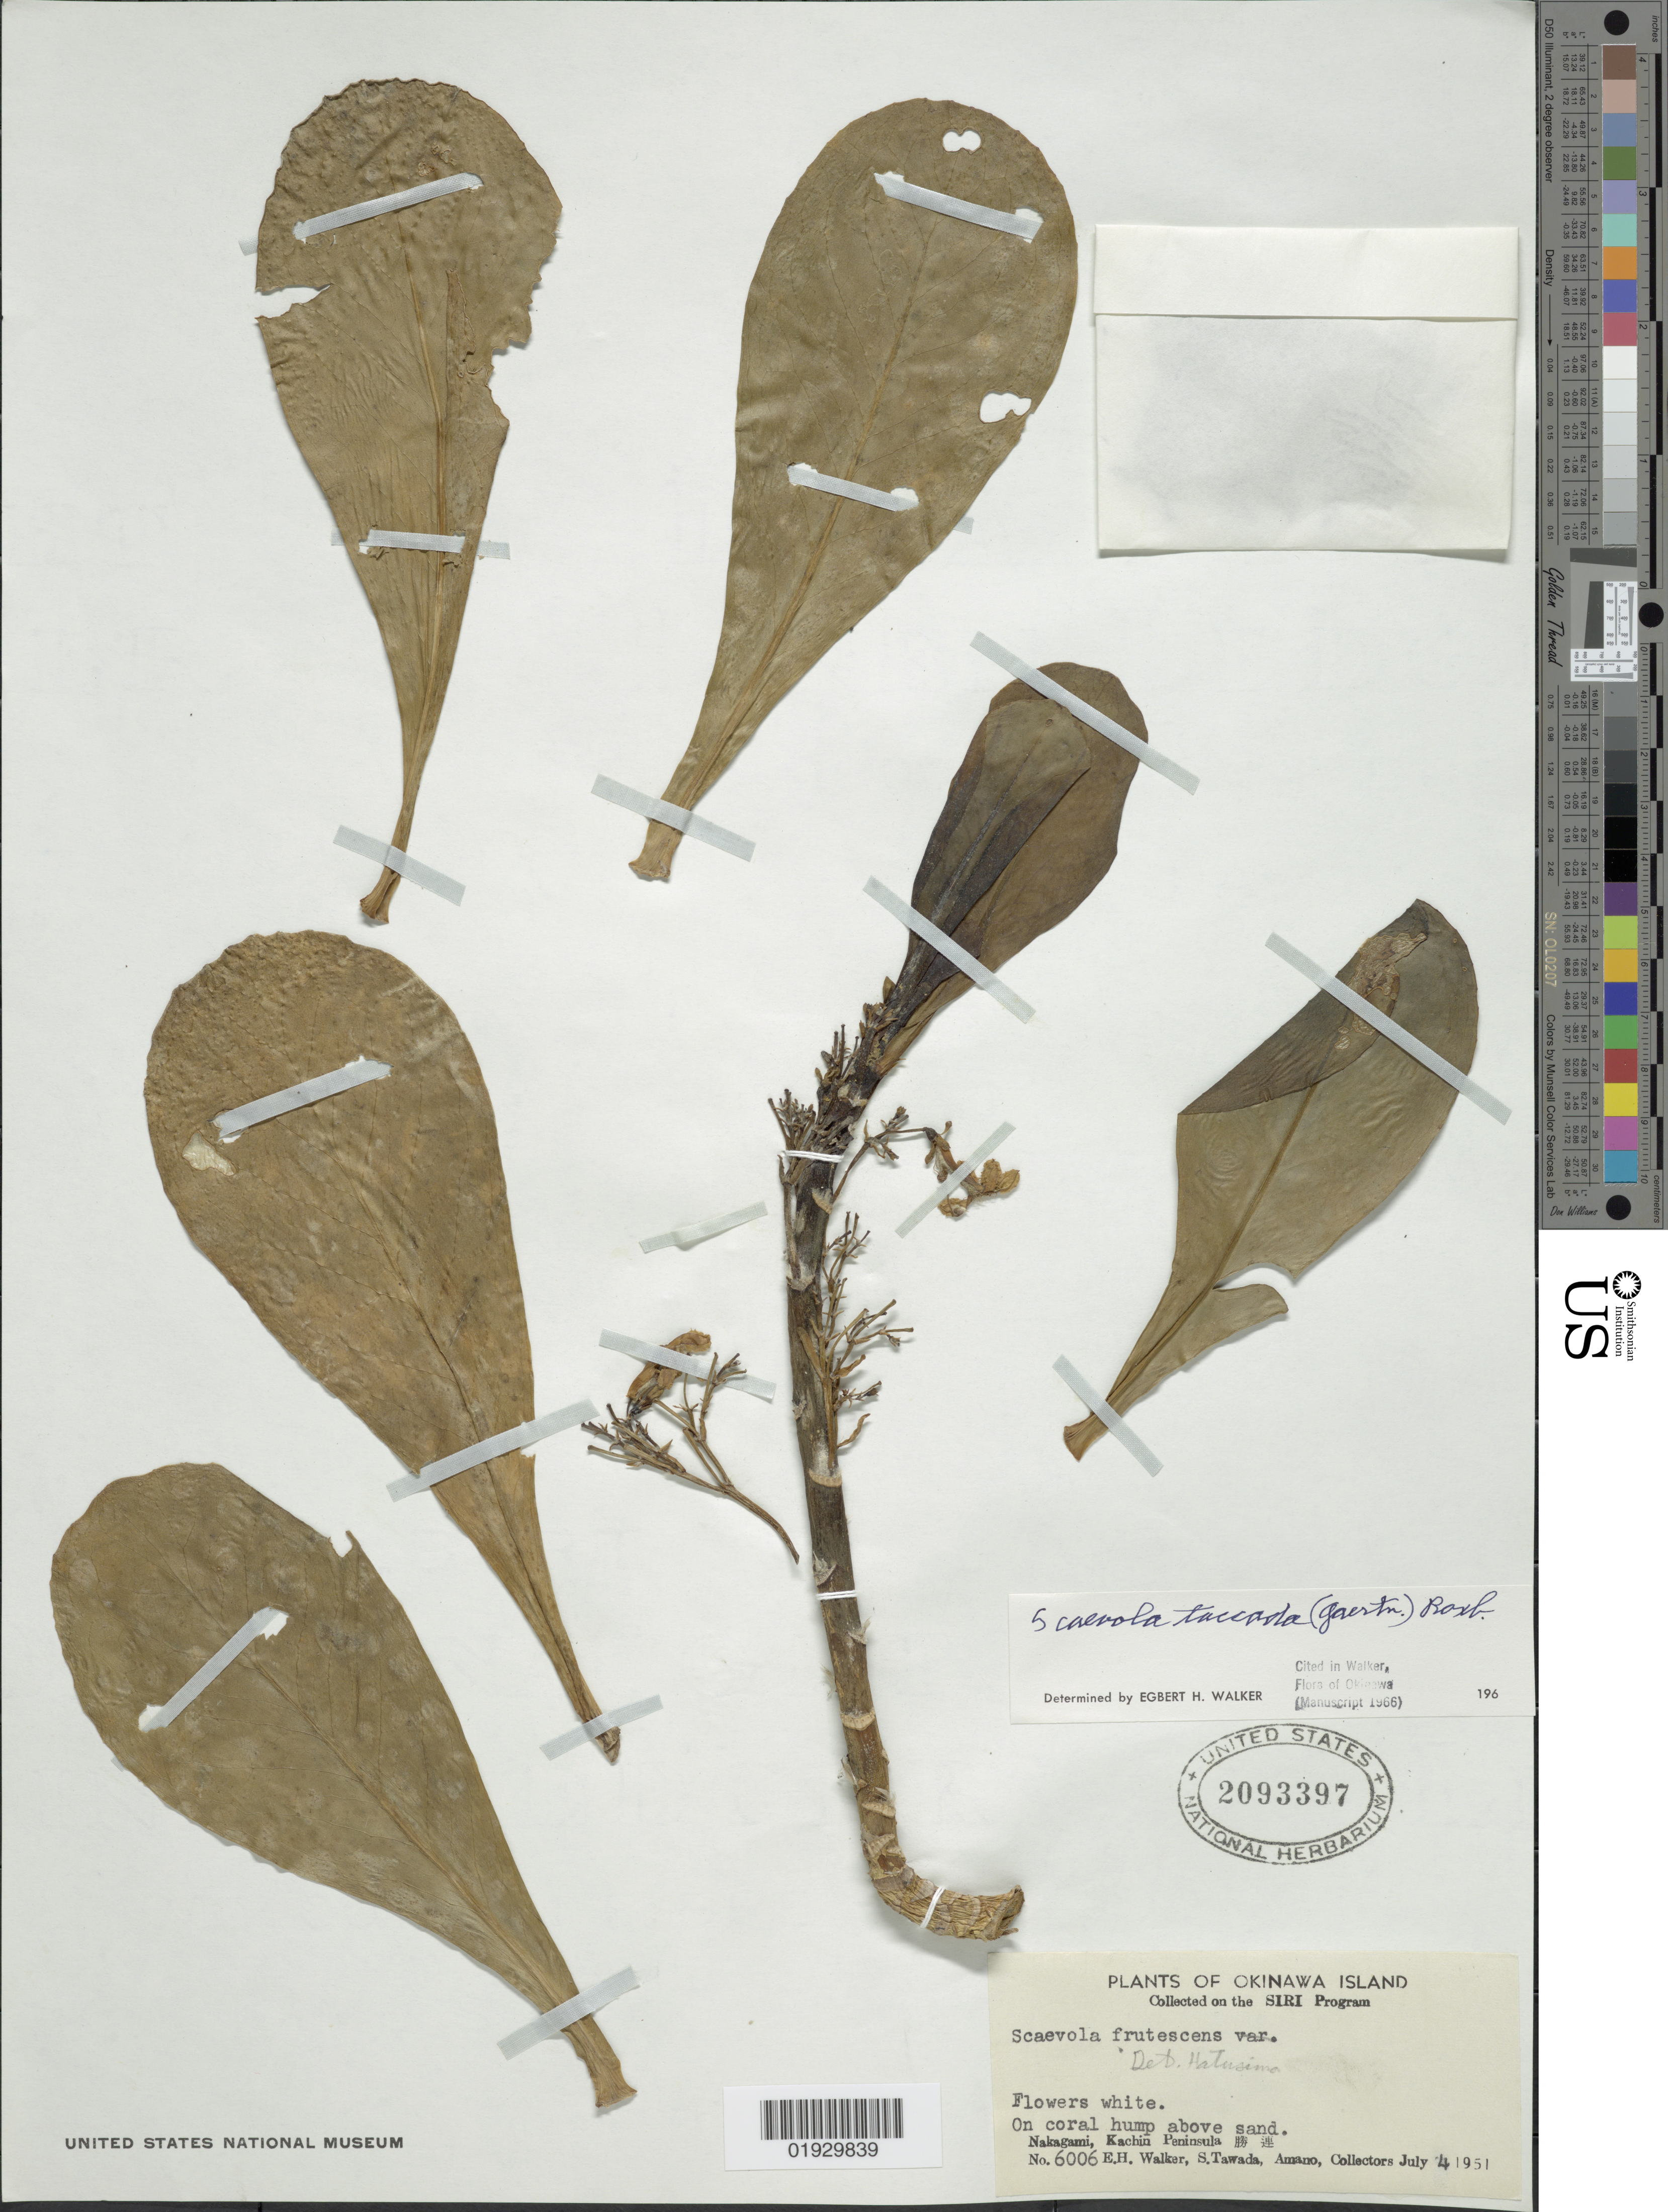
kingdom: Plantae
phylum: Tracheophyta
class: Magnoliopsida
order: Asterales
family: Goodeniaceae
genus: Scaevola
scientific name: Scaevola taccada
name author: (Gaertn.) Roxb.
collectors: E. H. Walker, S. Tawada & Amano, --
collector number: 6006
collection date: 1951-07-04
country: Japan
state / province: Okinawa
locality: Okinawa Island. Nakagami, Kachin Peninsula X.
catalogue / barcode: US 2093397